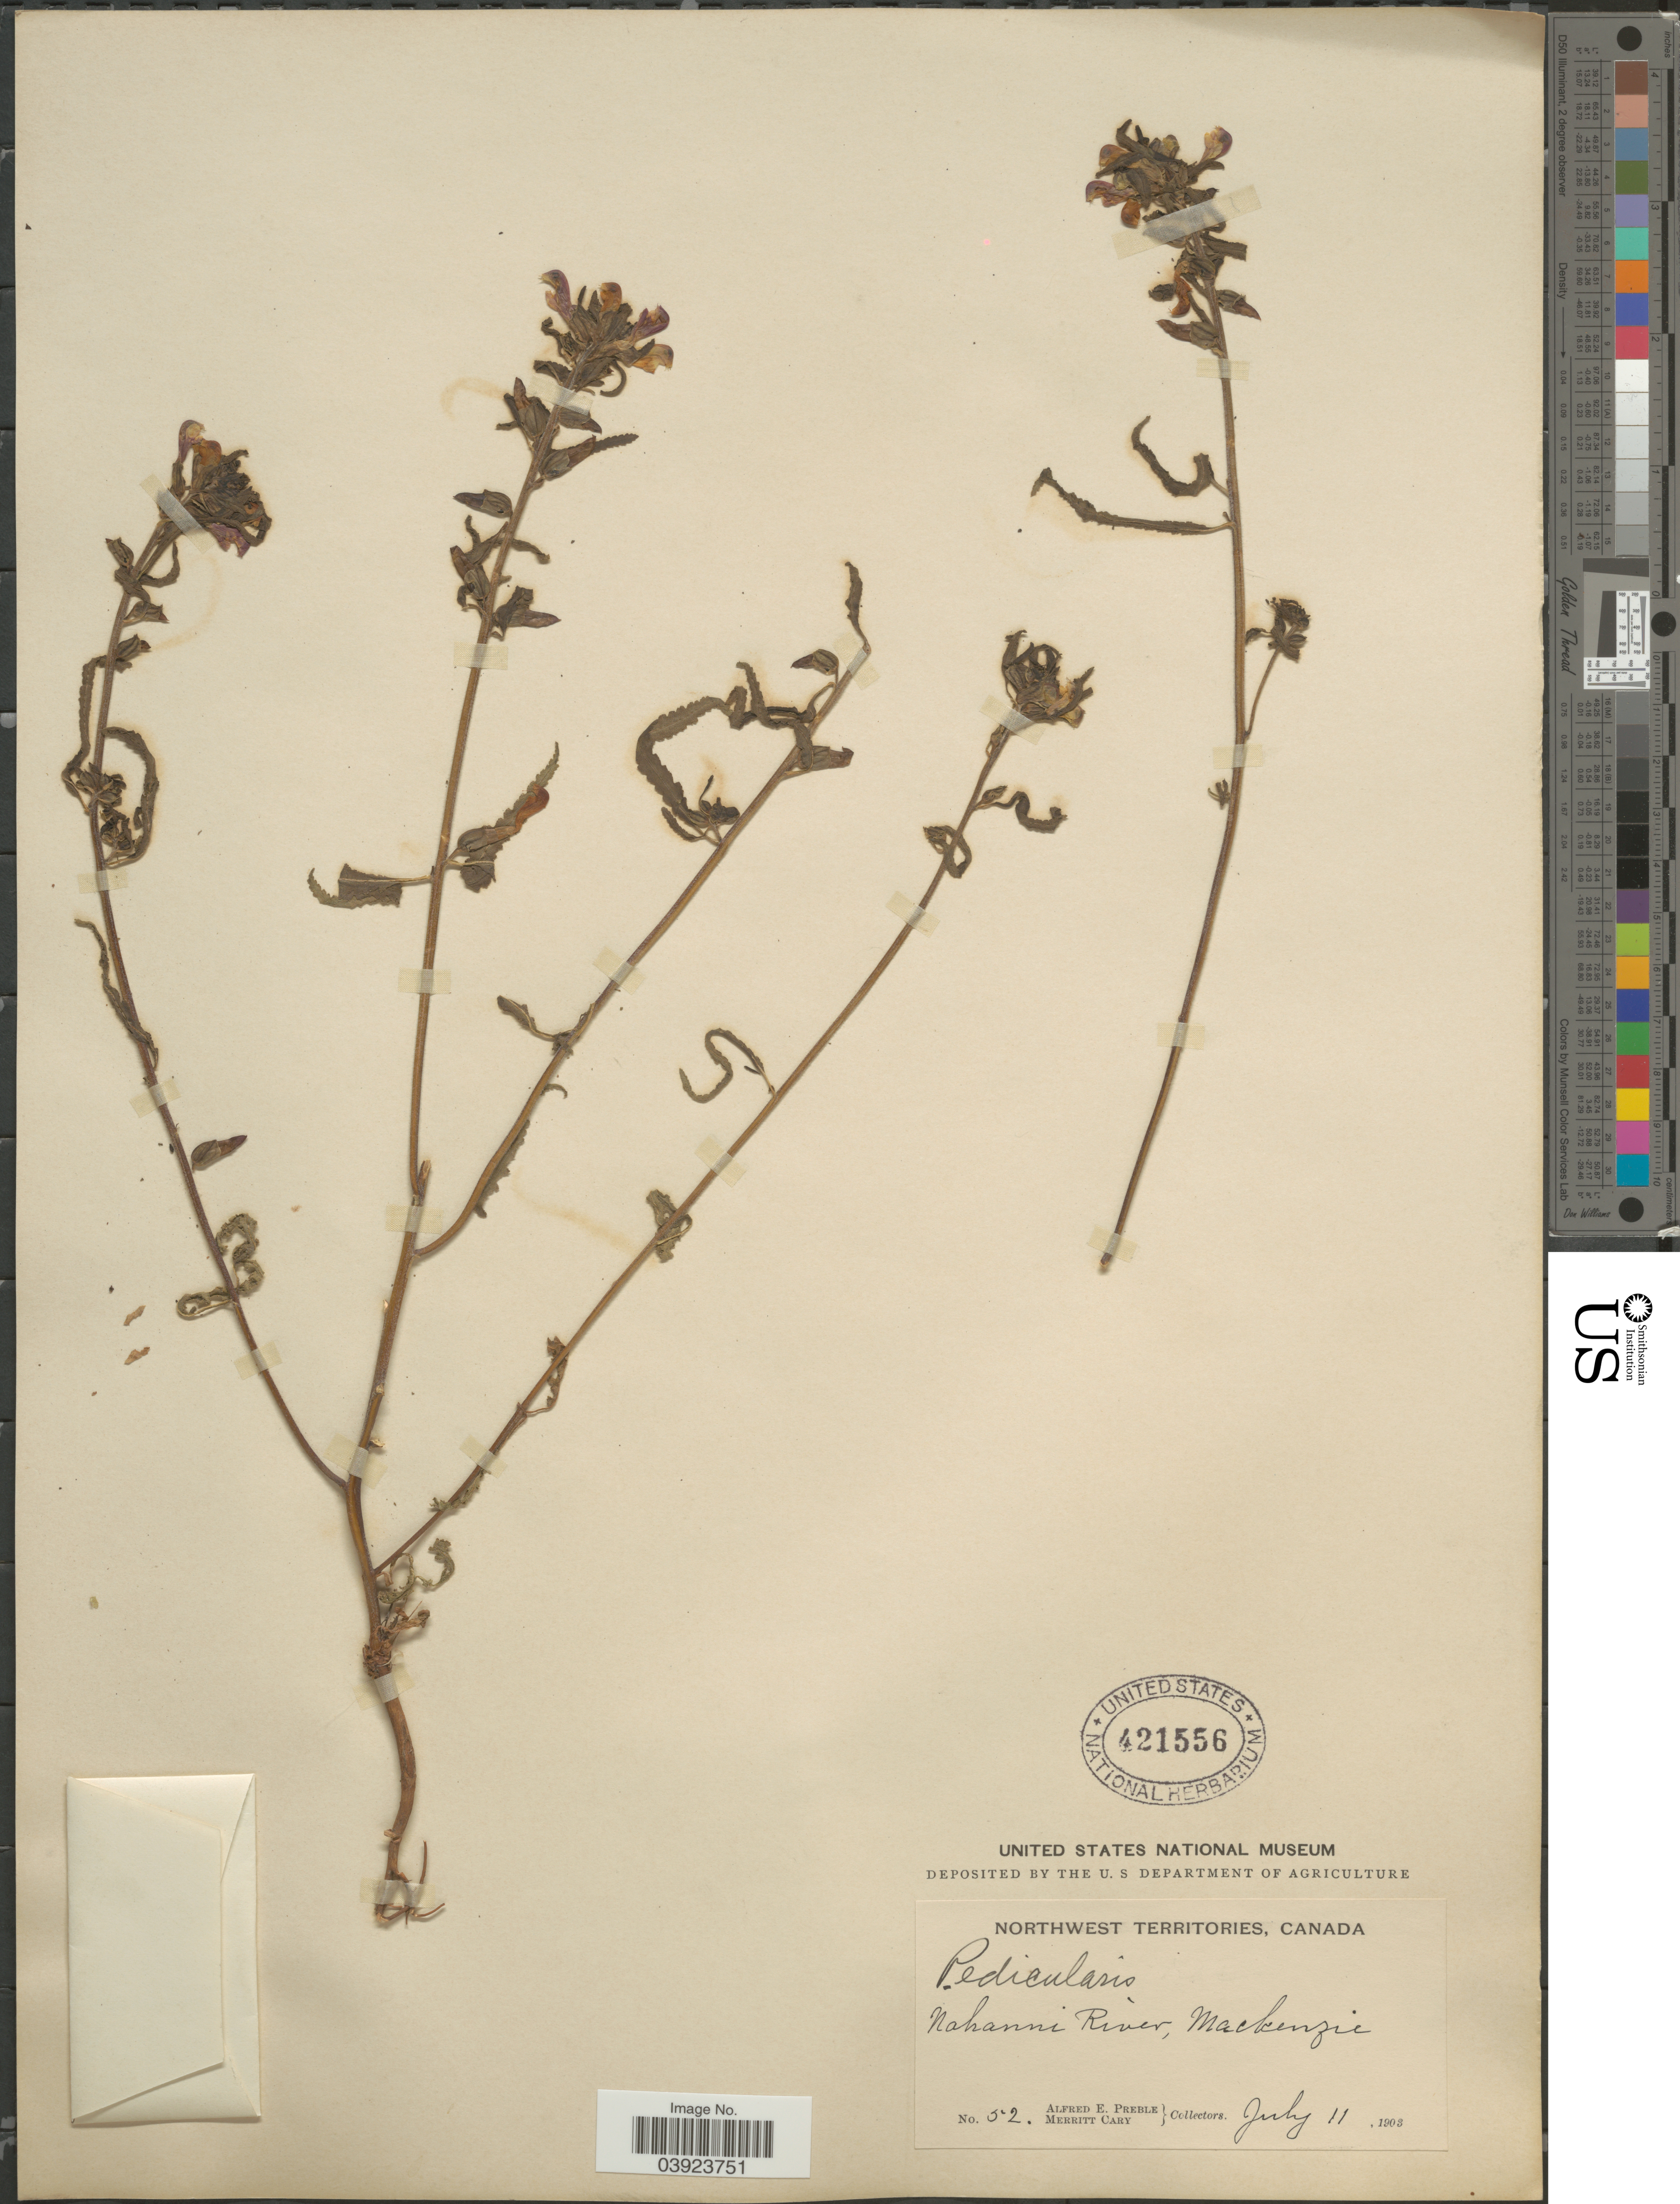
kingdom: Plantae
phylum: Tracheophyta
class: Magnoliopsida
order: Lamiales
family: Orobanchaceae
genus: Pedicularis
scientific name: Pedicularis sp.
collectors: A. Preble & M. Cary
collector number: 52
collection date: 1903-07-11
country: Canada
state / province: Northwest Territories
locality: Nahanni River, Mackenzie.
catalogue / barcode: US 421556